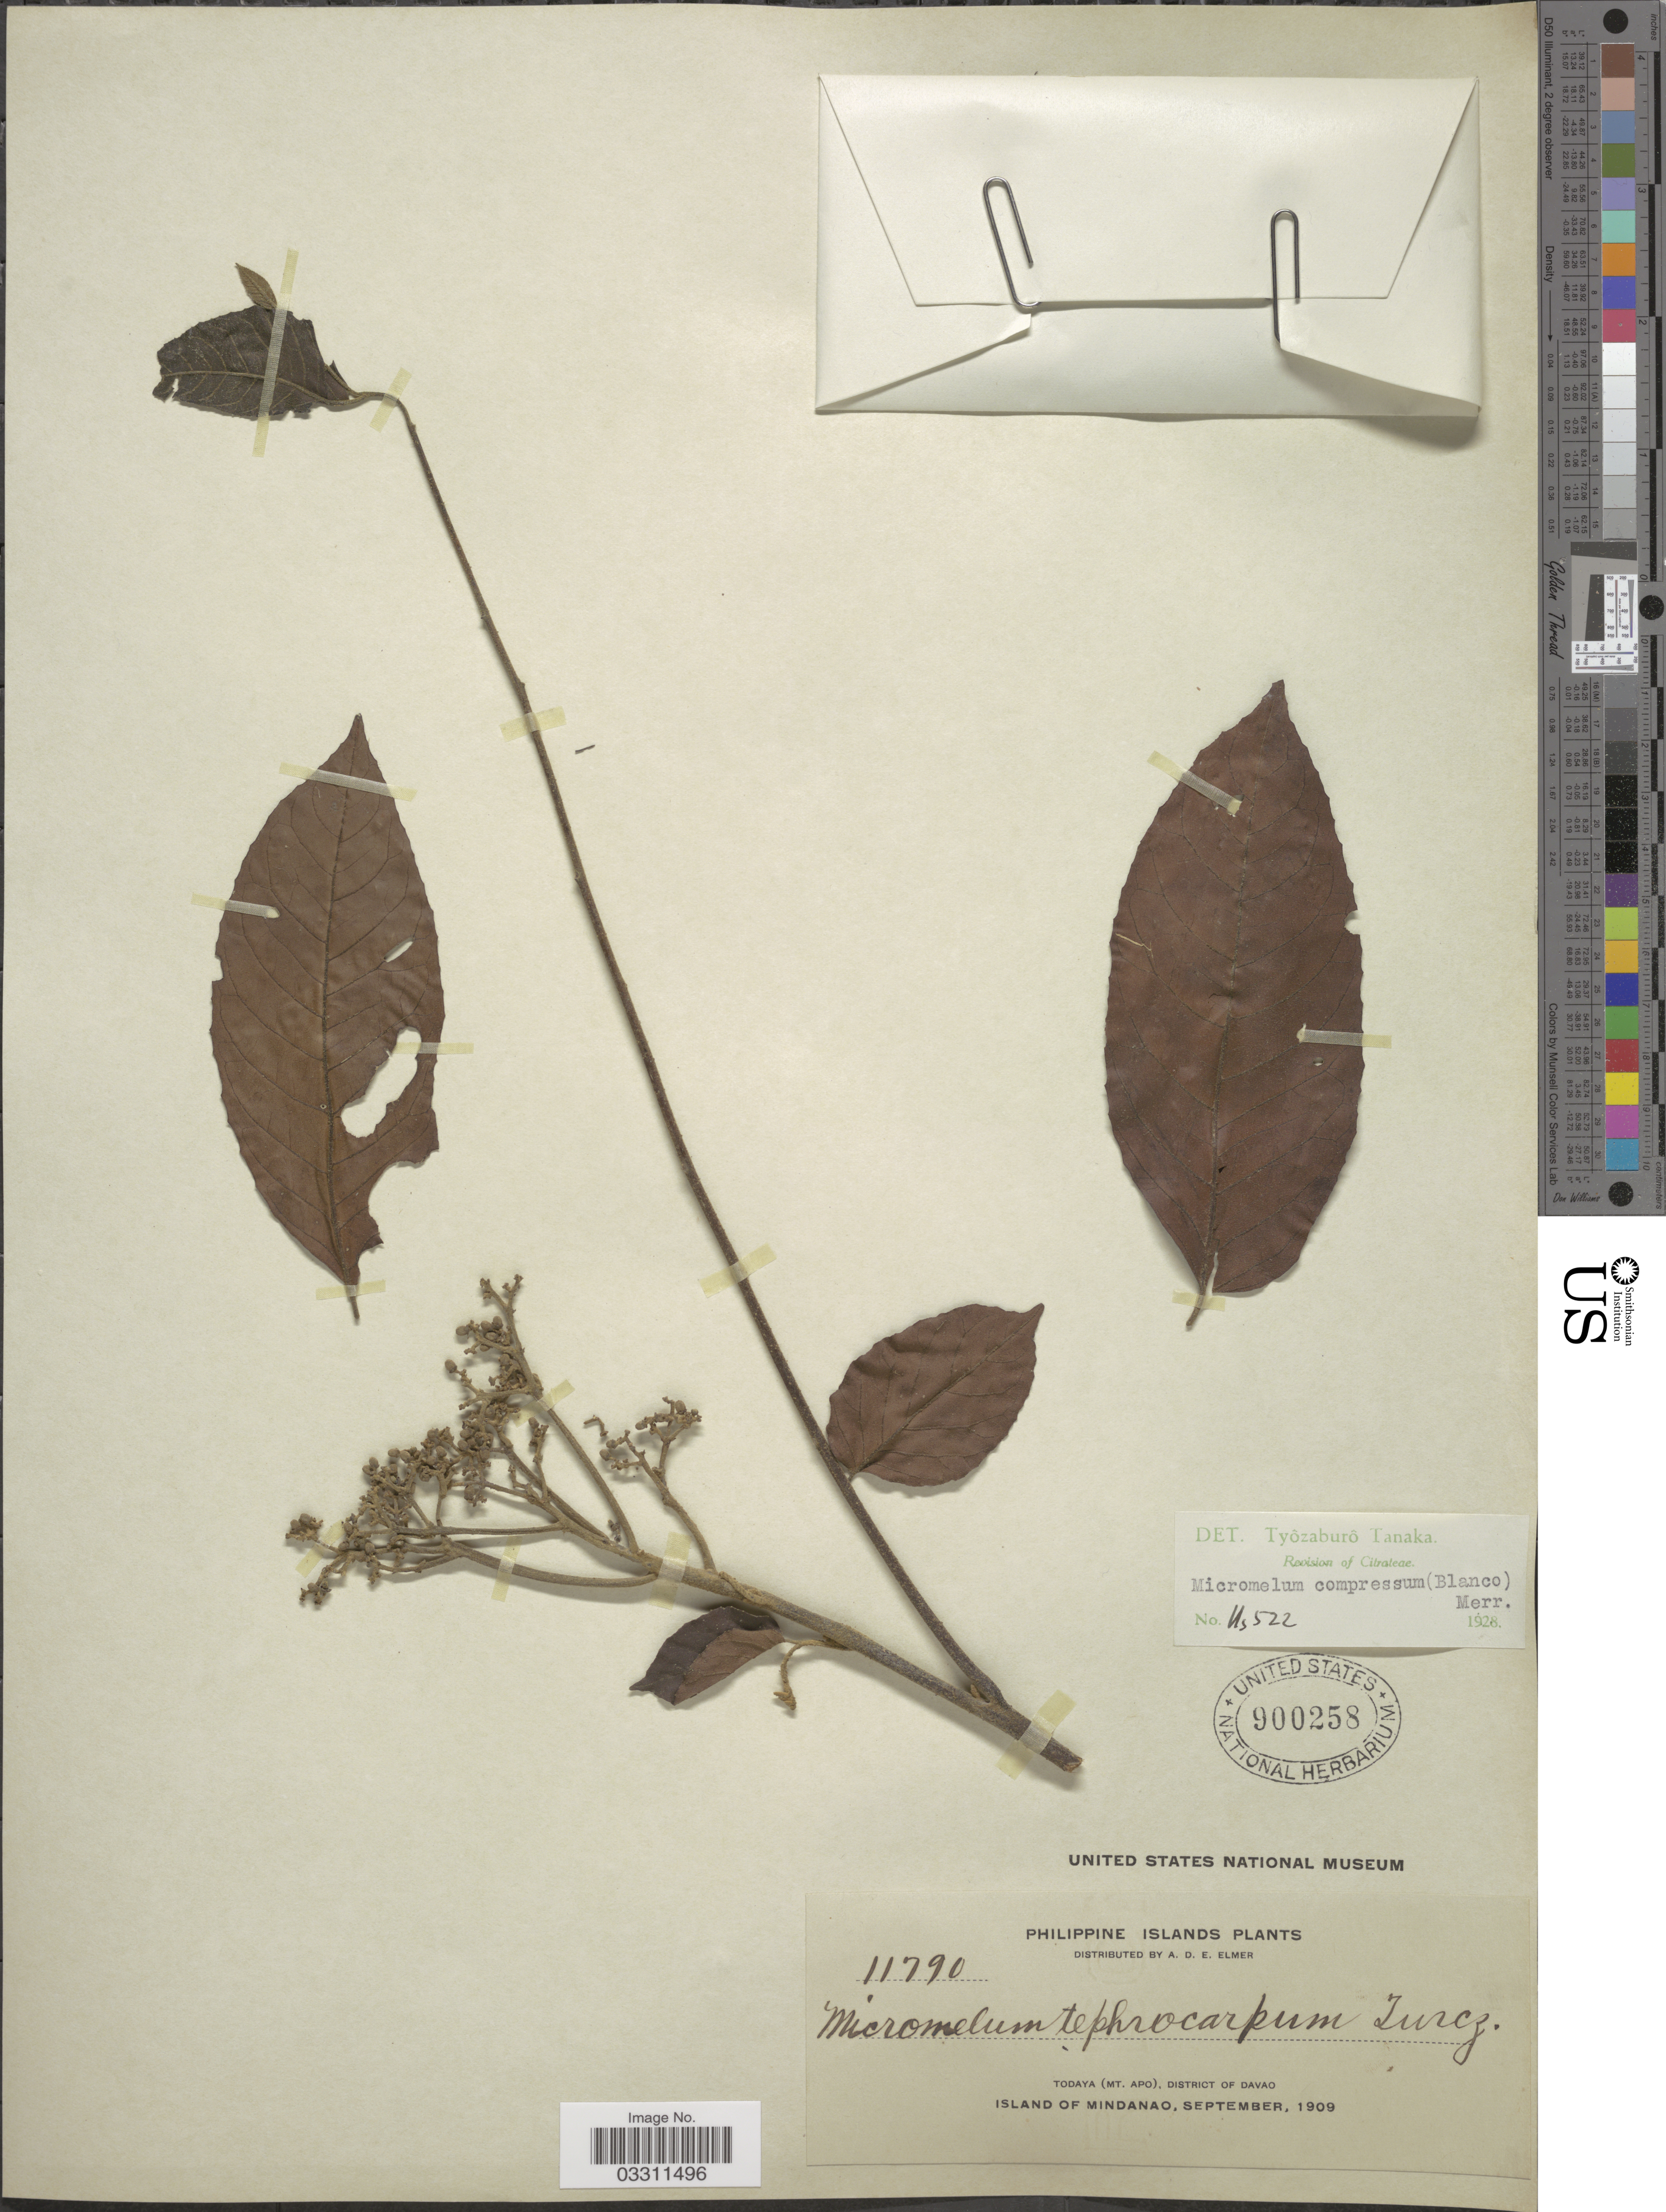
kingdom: Plantae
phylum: Tracheophyta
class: Magnoliopsida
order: Sapindales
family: Rutaceae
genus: Micromelum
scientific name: Micromelum compressum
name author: (Blanco) Merr.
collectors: A. D. E. Elmer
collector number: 11790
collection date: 1909-09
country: Philippines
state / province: Davao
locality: Todaya (Mt. Apo), District of Davao. Island of Mindanao.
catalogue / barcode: US 900258